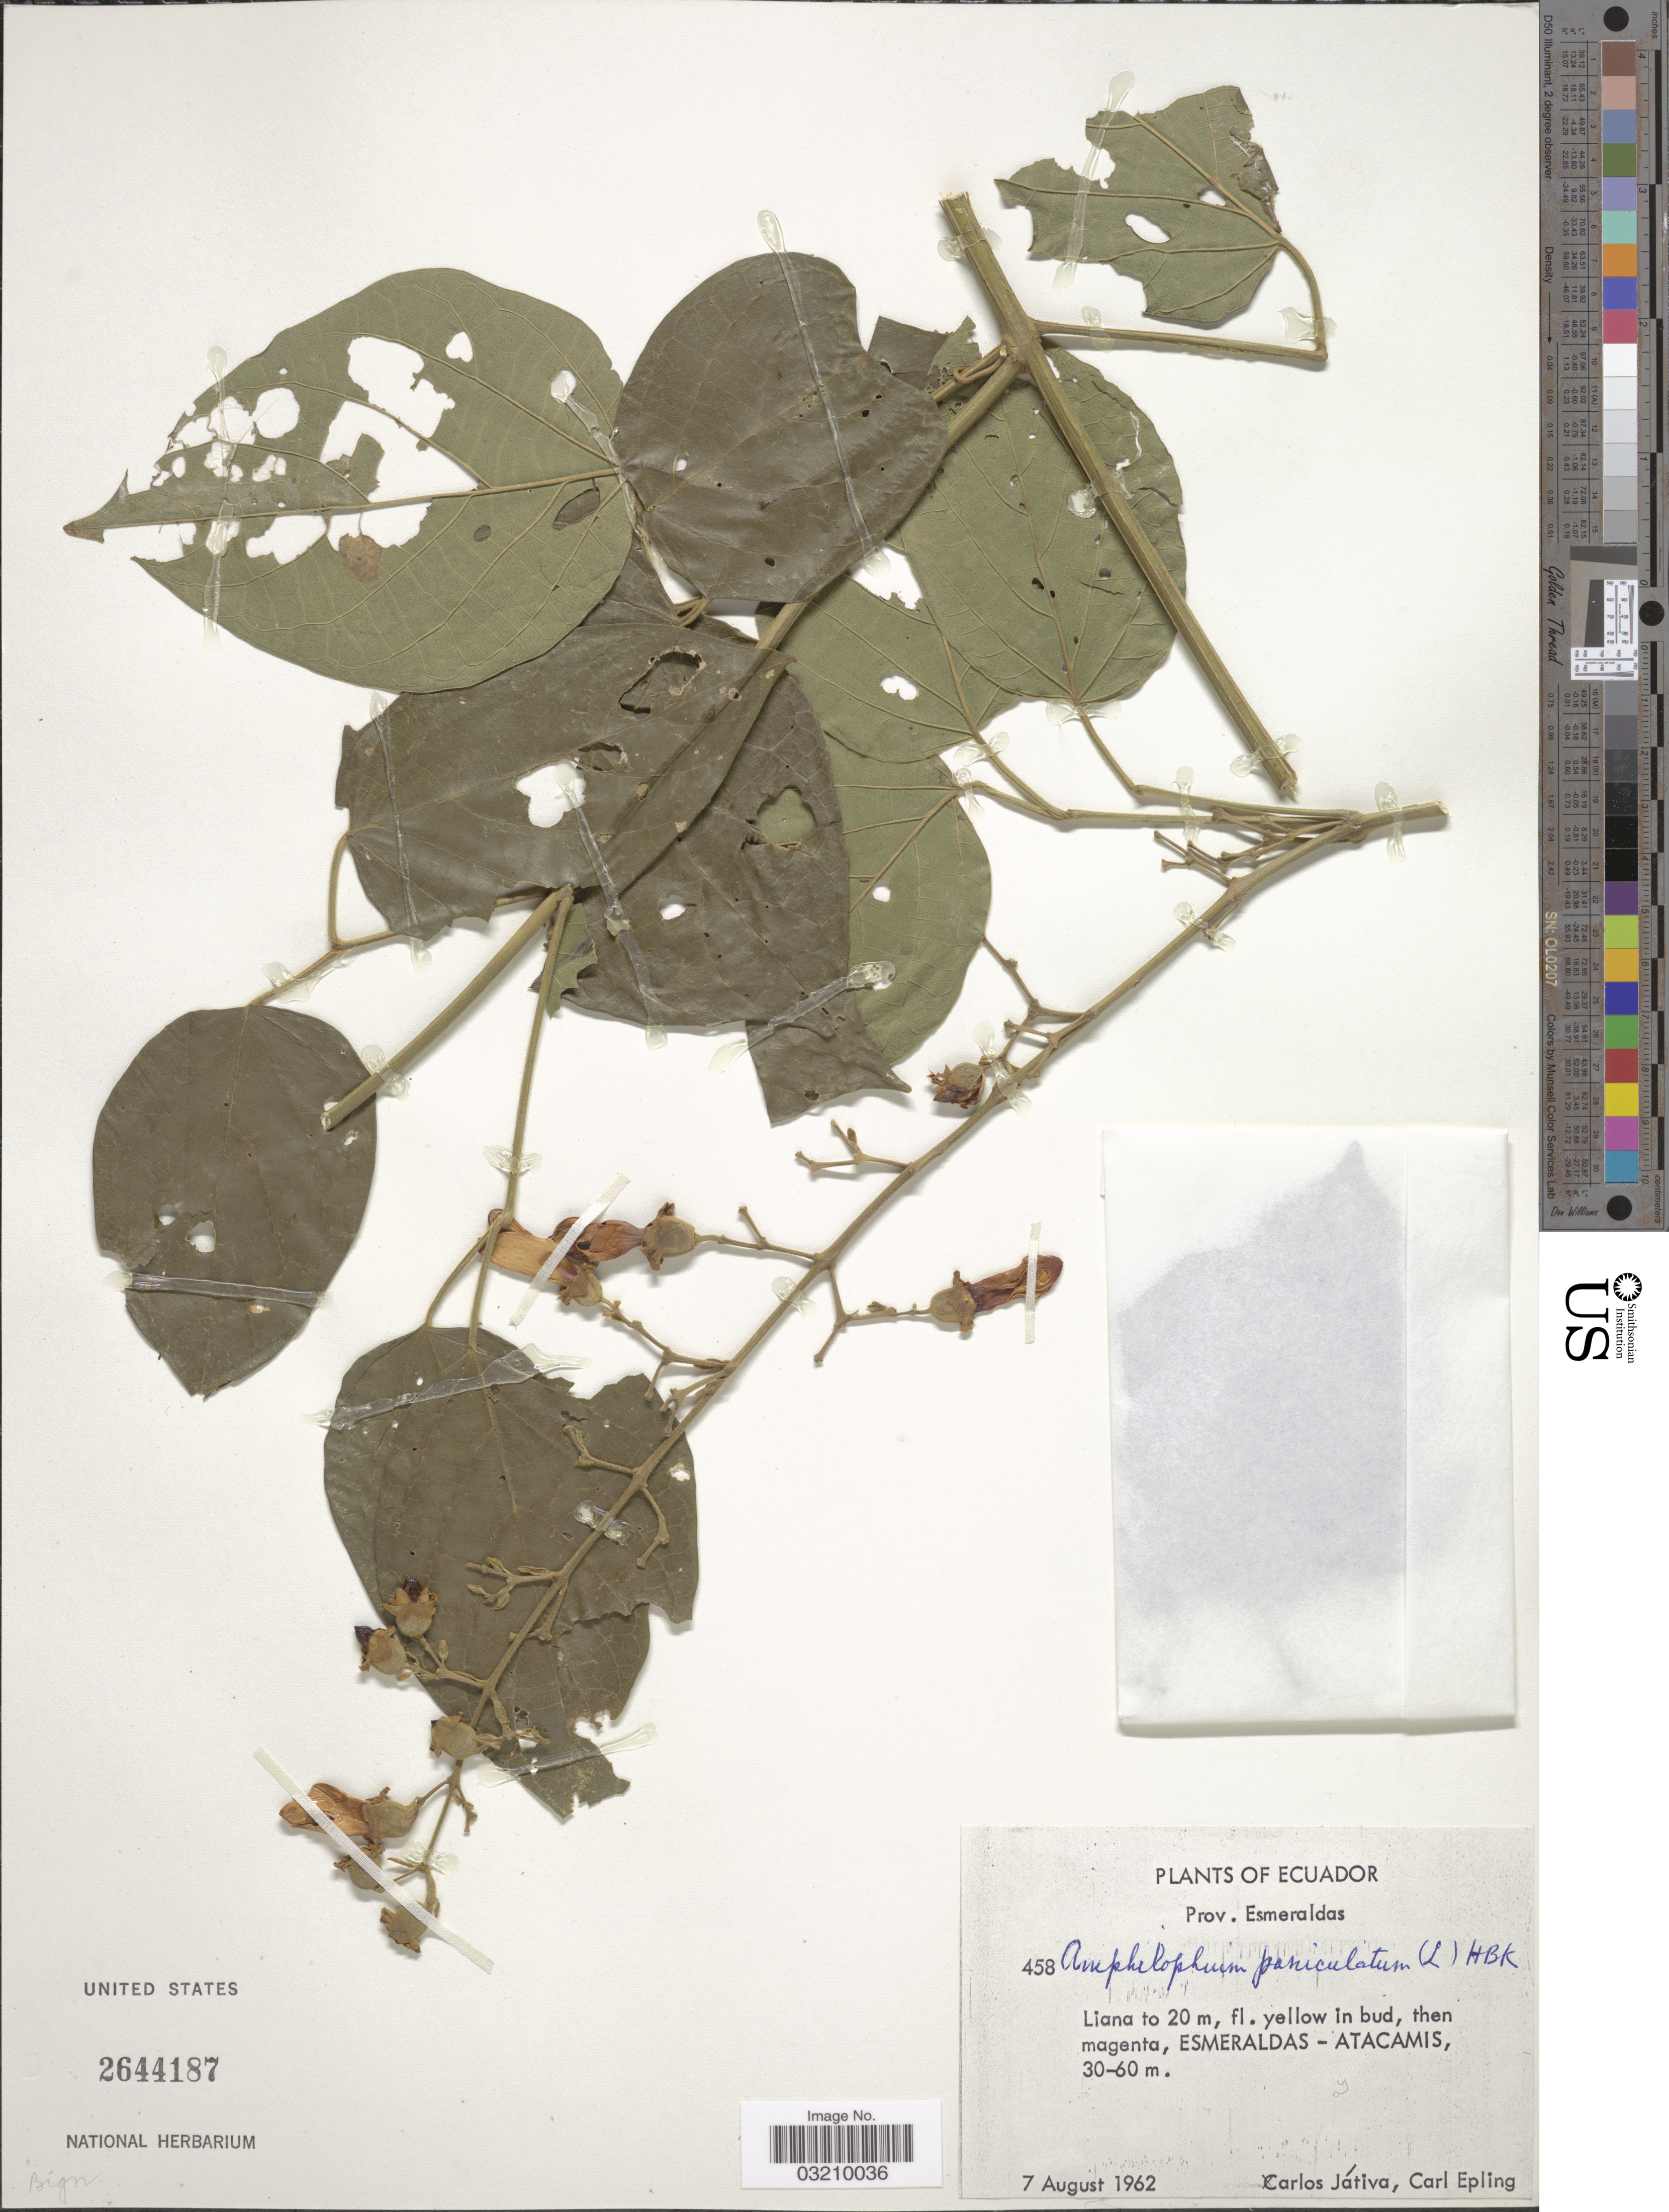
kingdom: Plantae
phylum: Tracheophyta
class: Magnoliopsida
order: Lamiales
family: Bignoniaceae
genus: Amphilophium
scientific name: Amphilophium paniculatum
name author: (L.) Kunth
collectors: C. D. Játiva & C. C. Epling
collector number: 458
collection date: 1962-08-07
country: Ecuador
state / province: Esmeraldas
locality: Esmeraldas - Atacamis.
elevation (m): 30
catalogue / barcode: US 2644187